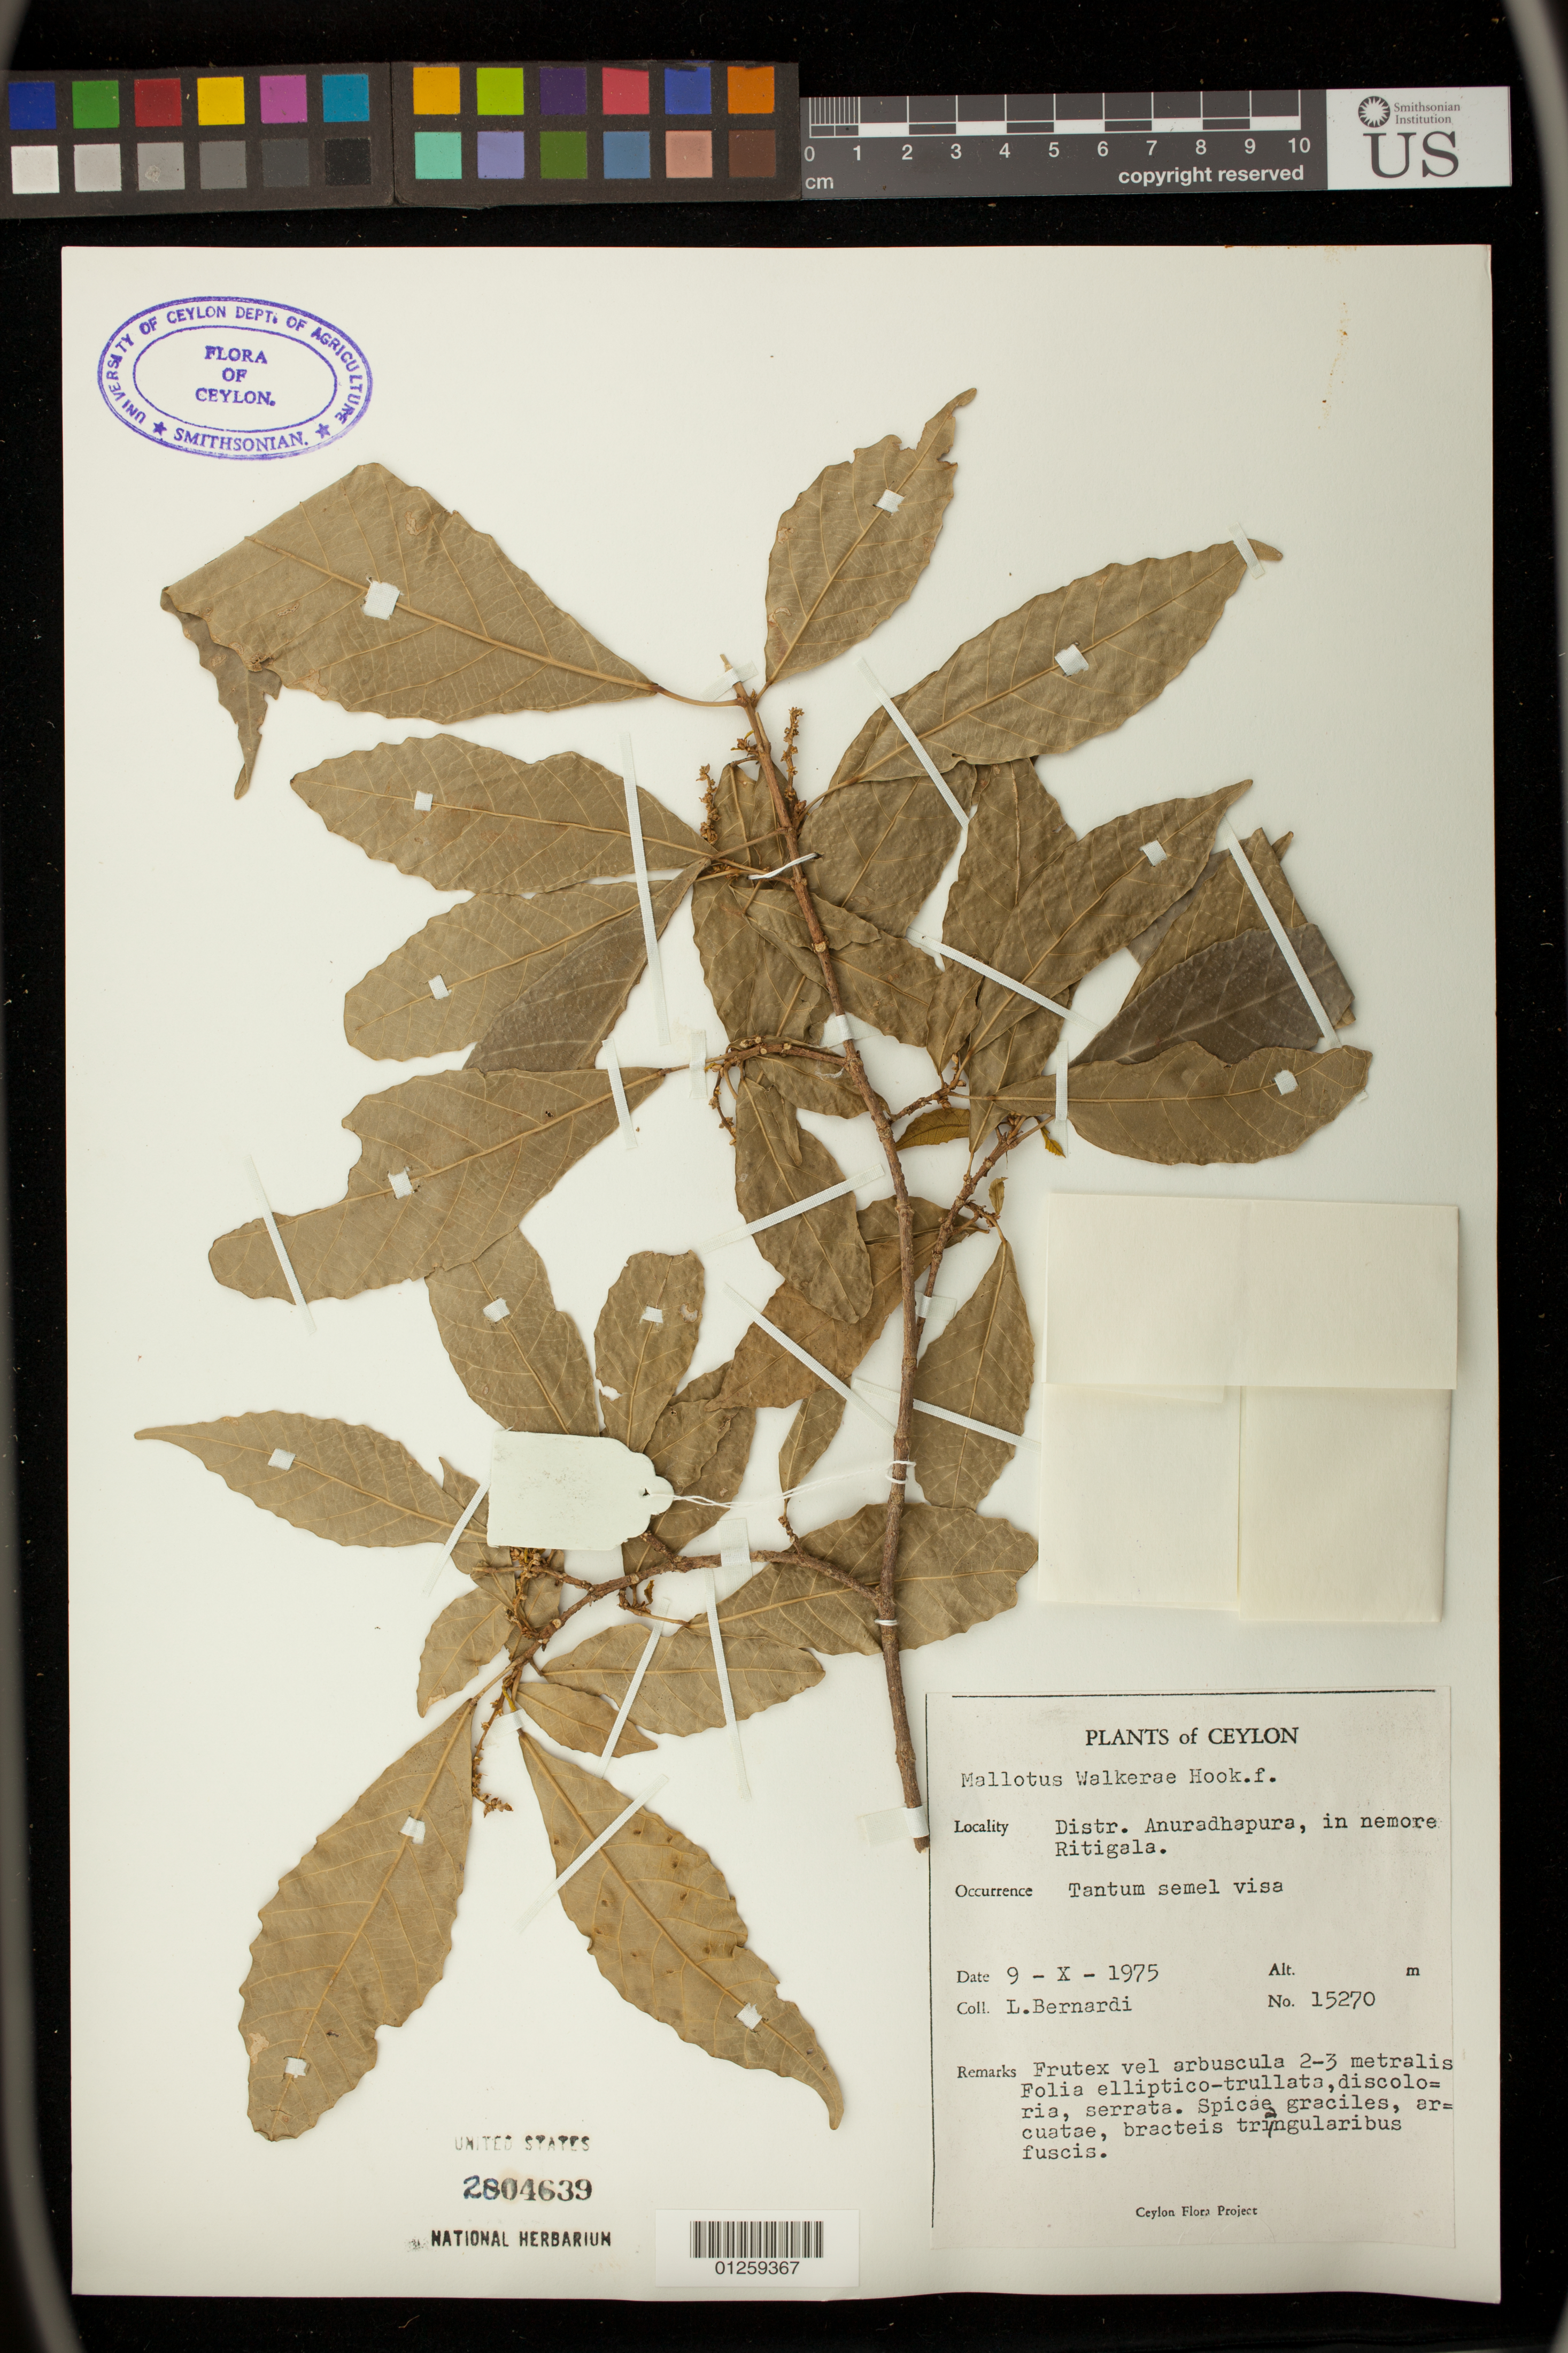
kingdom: Plantae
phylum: Tracheophyta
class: Magnoliopsida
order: Malpighiales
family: Euphorbiaceae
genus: Mallotus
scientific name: Mallotus resinosus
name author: (Blanco) Merr.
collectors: L. Bernardi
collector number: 15270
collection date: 1975-10-09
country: Sri Lanka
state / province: North Central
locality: Distr. Anuradhapura, in nemore Ritigala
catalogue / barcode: US 2804639